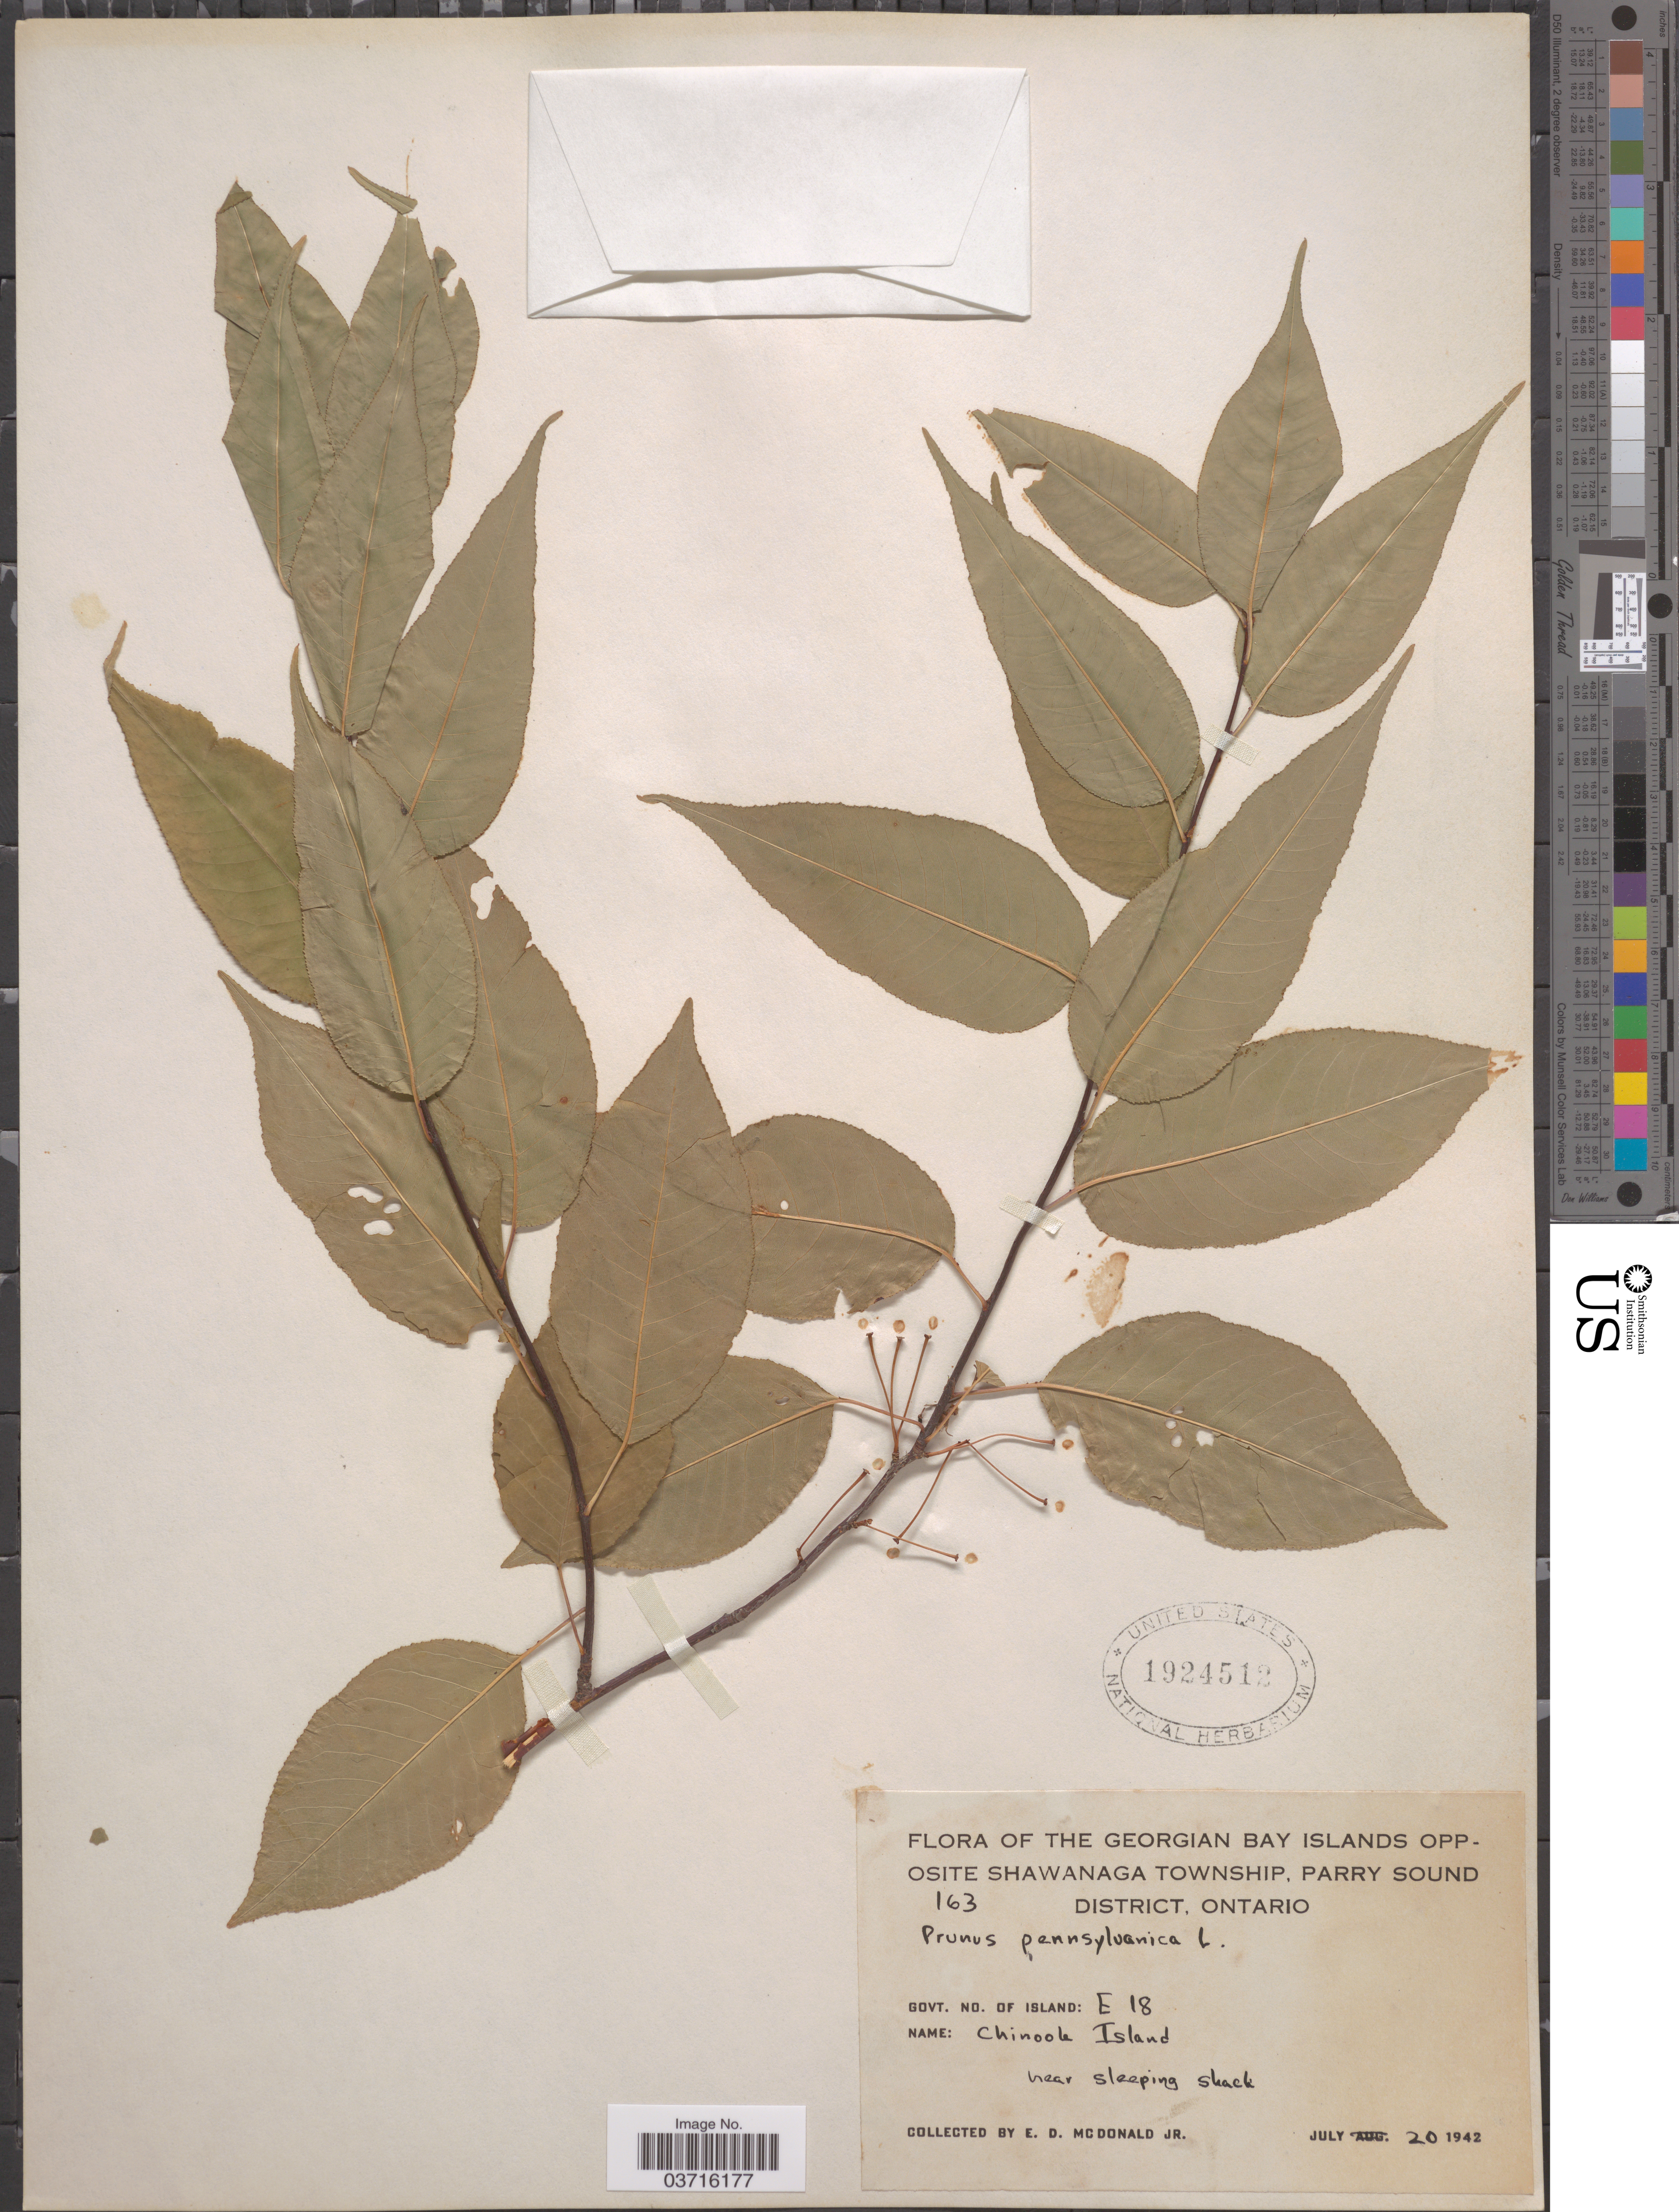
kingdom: Plantae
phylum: Tracheophyta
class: Magnoliopsida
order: Rosales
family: Rosaceae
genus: Prunus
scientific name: Prunus pensylvanica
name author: L. f.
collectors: E. D. McDonald Jr.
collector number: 163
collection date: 1942-07-20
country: Canada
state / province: Ontario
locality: The Georgian Bay Islands Opposite Shawanaga Township, Parry Sound District. Govt. no. of Island: E 18. Chinook Island near sleeping shack.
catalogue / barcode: US 1924512